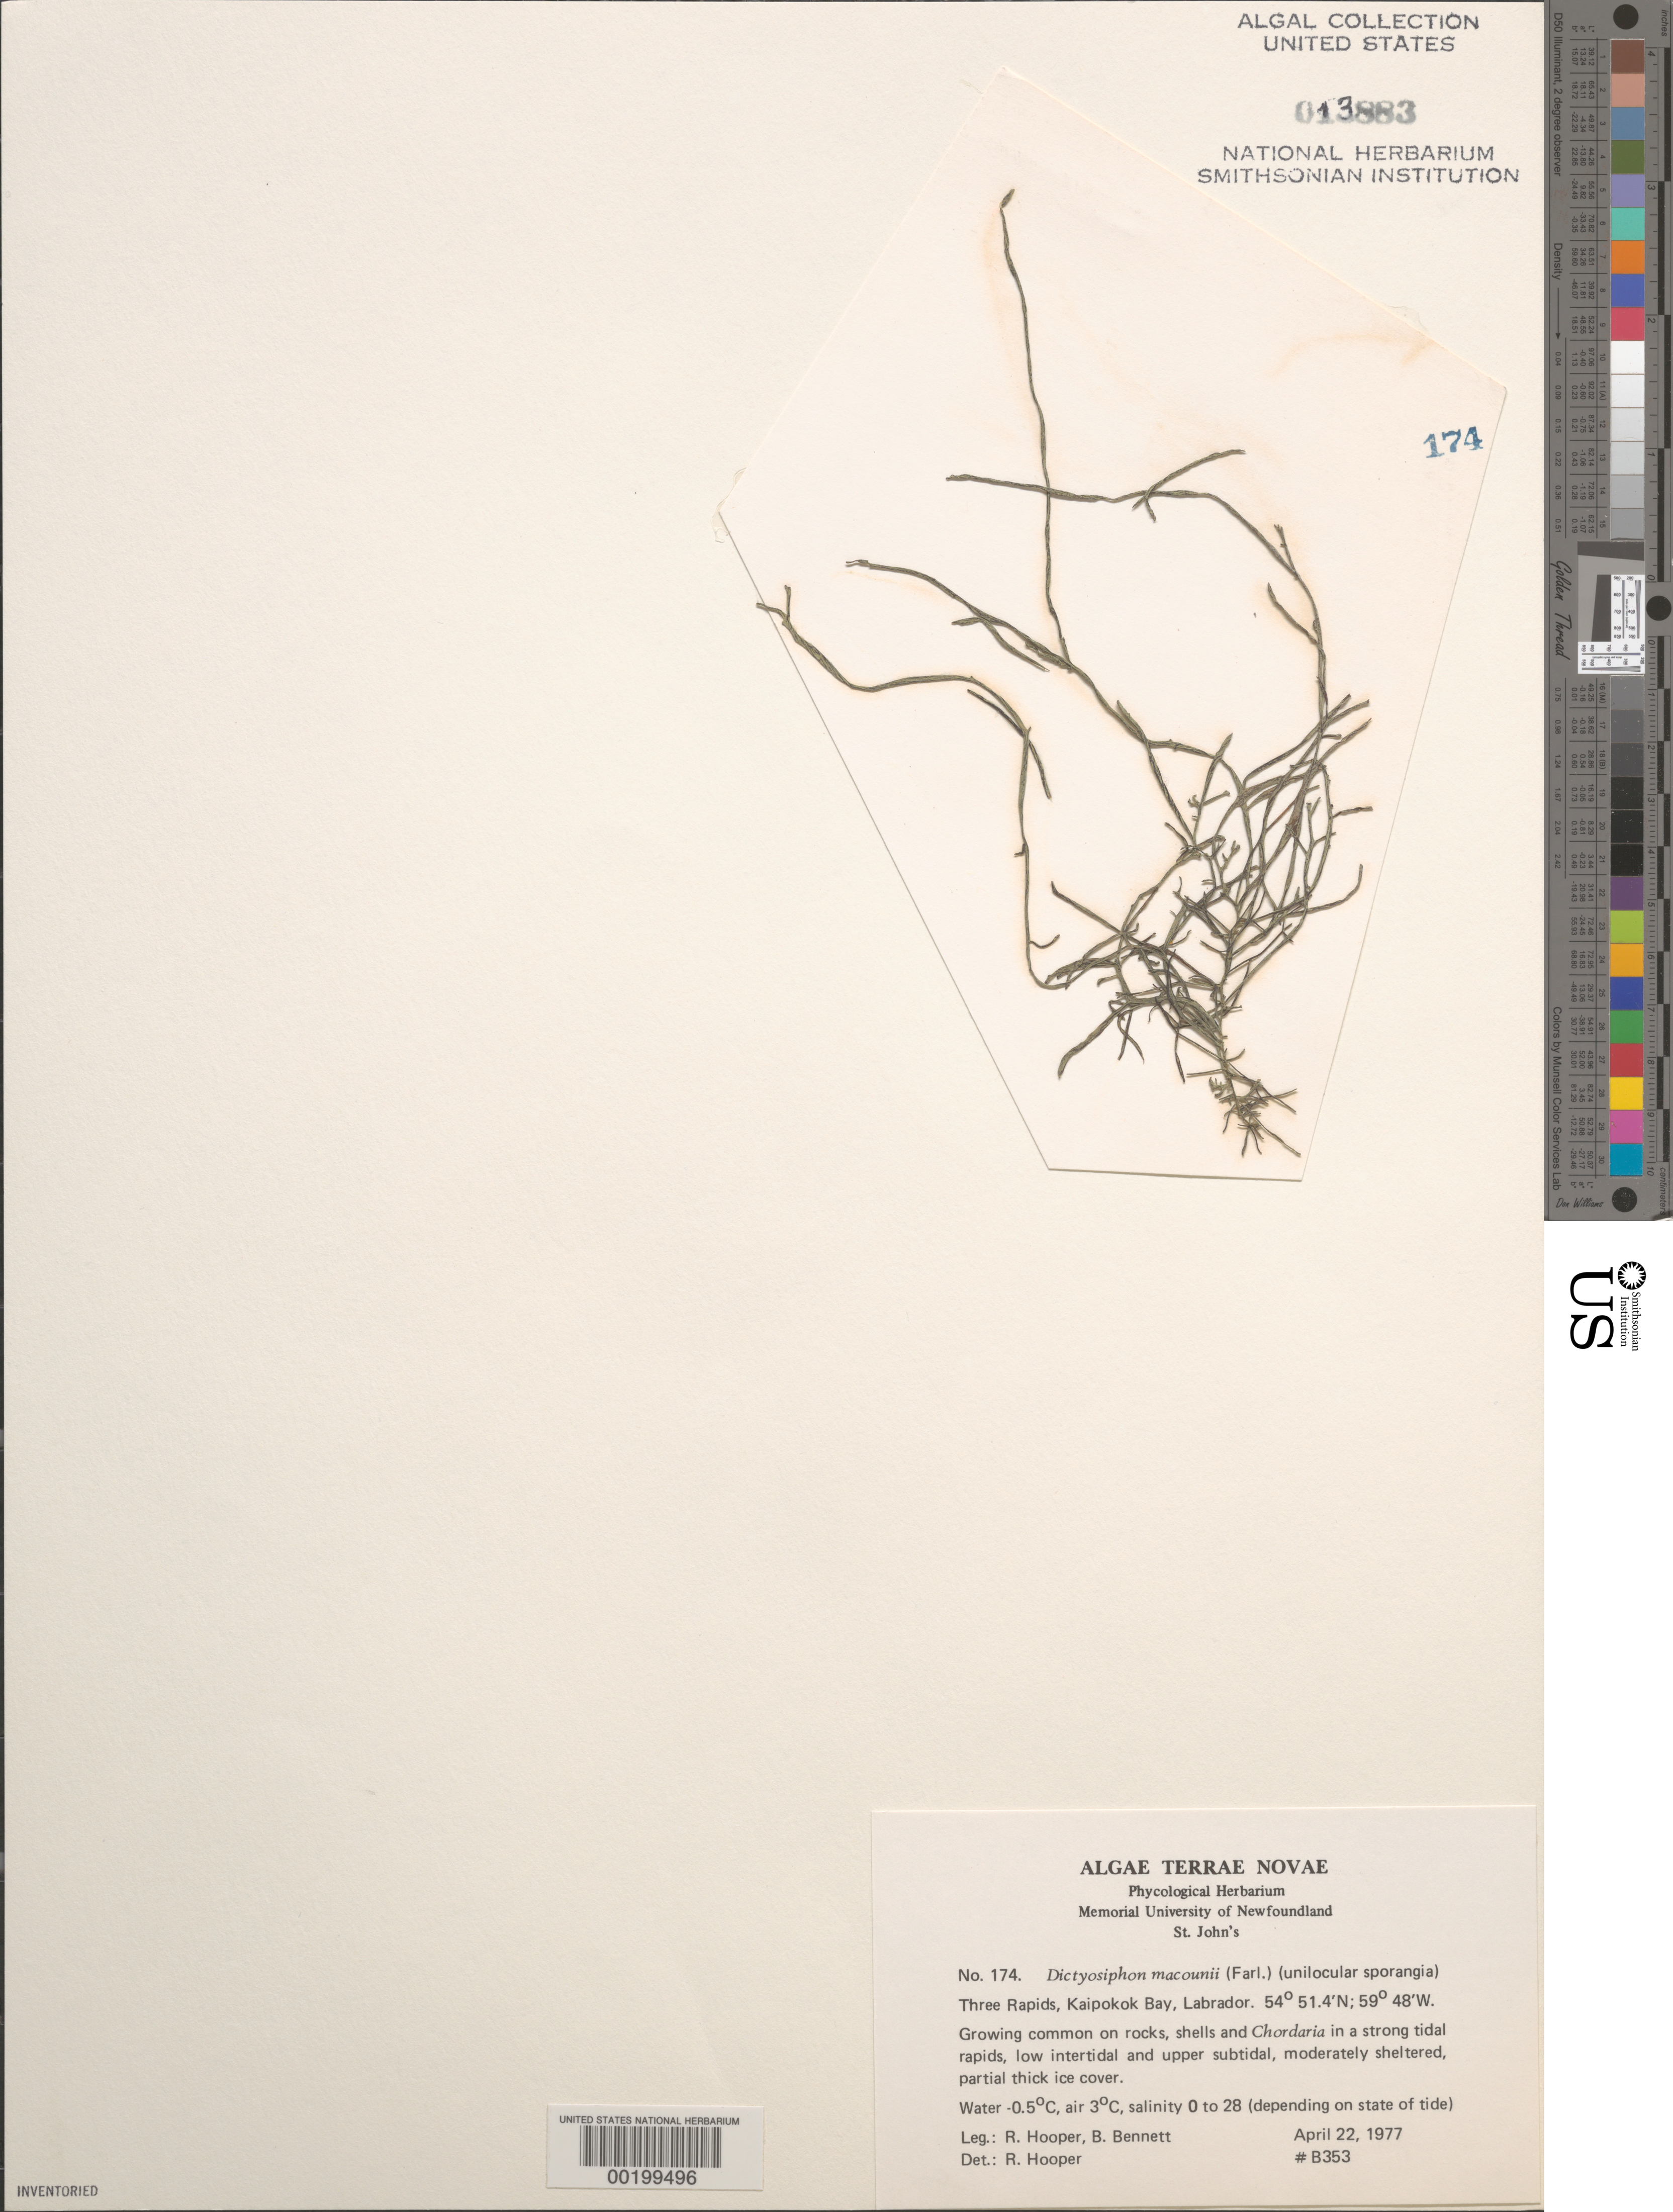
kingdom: Chromista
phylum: Ochrophyta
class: Phaeophyceae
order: Dictyosiphonales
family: Dictyosiphonaceae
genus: Dictyosiphon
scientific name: Dictyosiphon macounii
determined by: Hooper, R. G.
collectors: R. G. Hooper & B. Bennett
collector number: B353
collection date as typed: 22 Apr 1977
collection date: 1977-04-22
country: Canada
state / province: Newfoundland and Labrador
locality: Three Rapids, Kaipokok Bay, Labrador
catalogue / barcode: US 13883